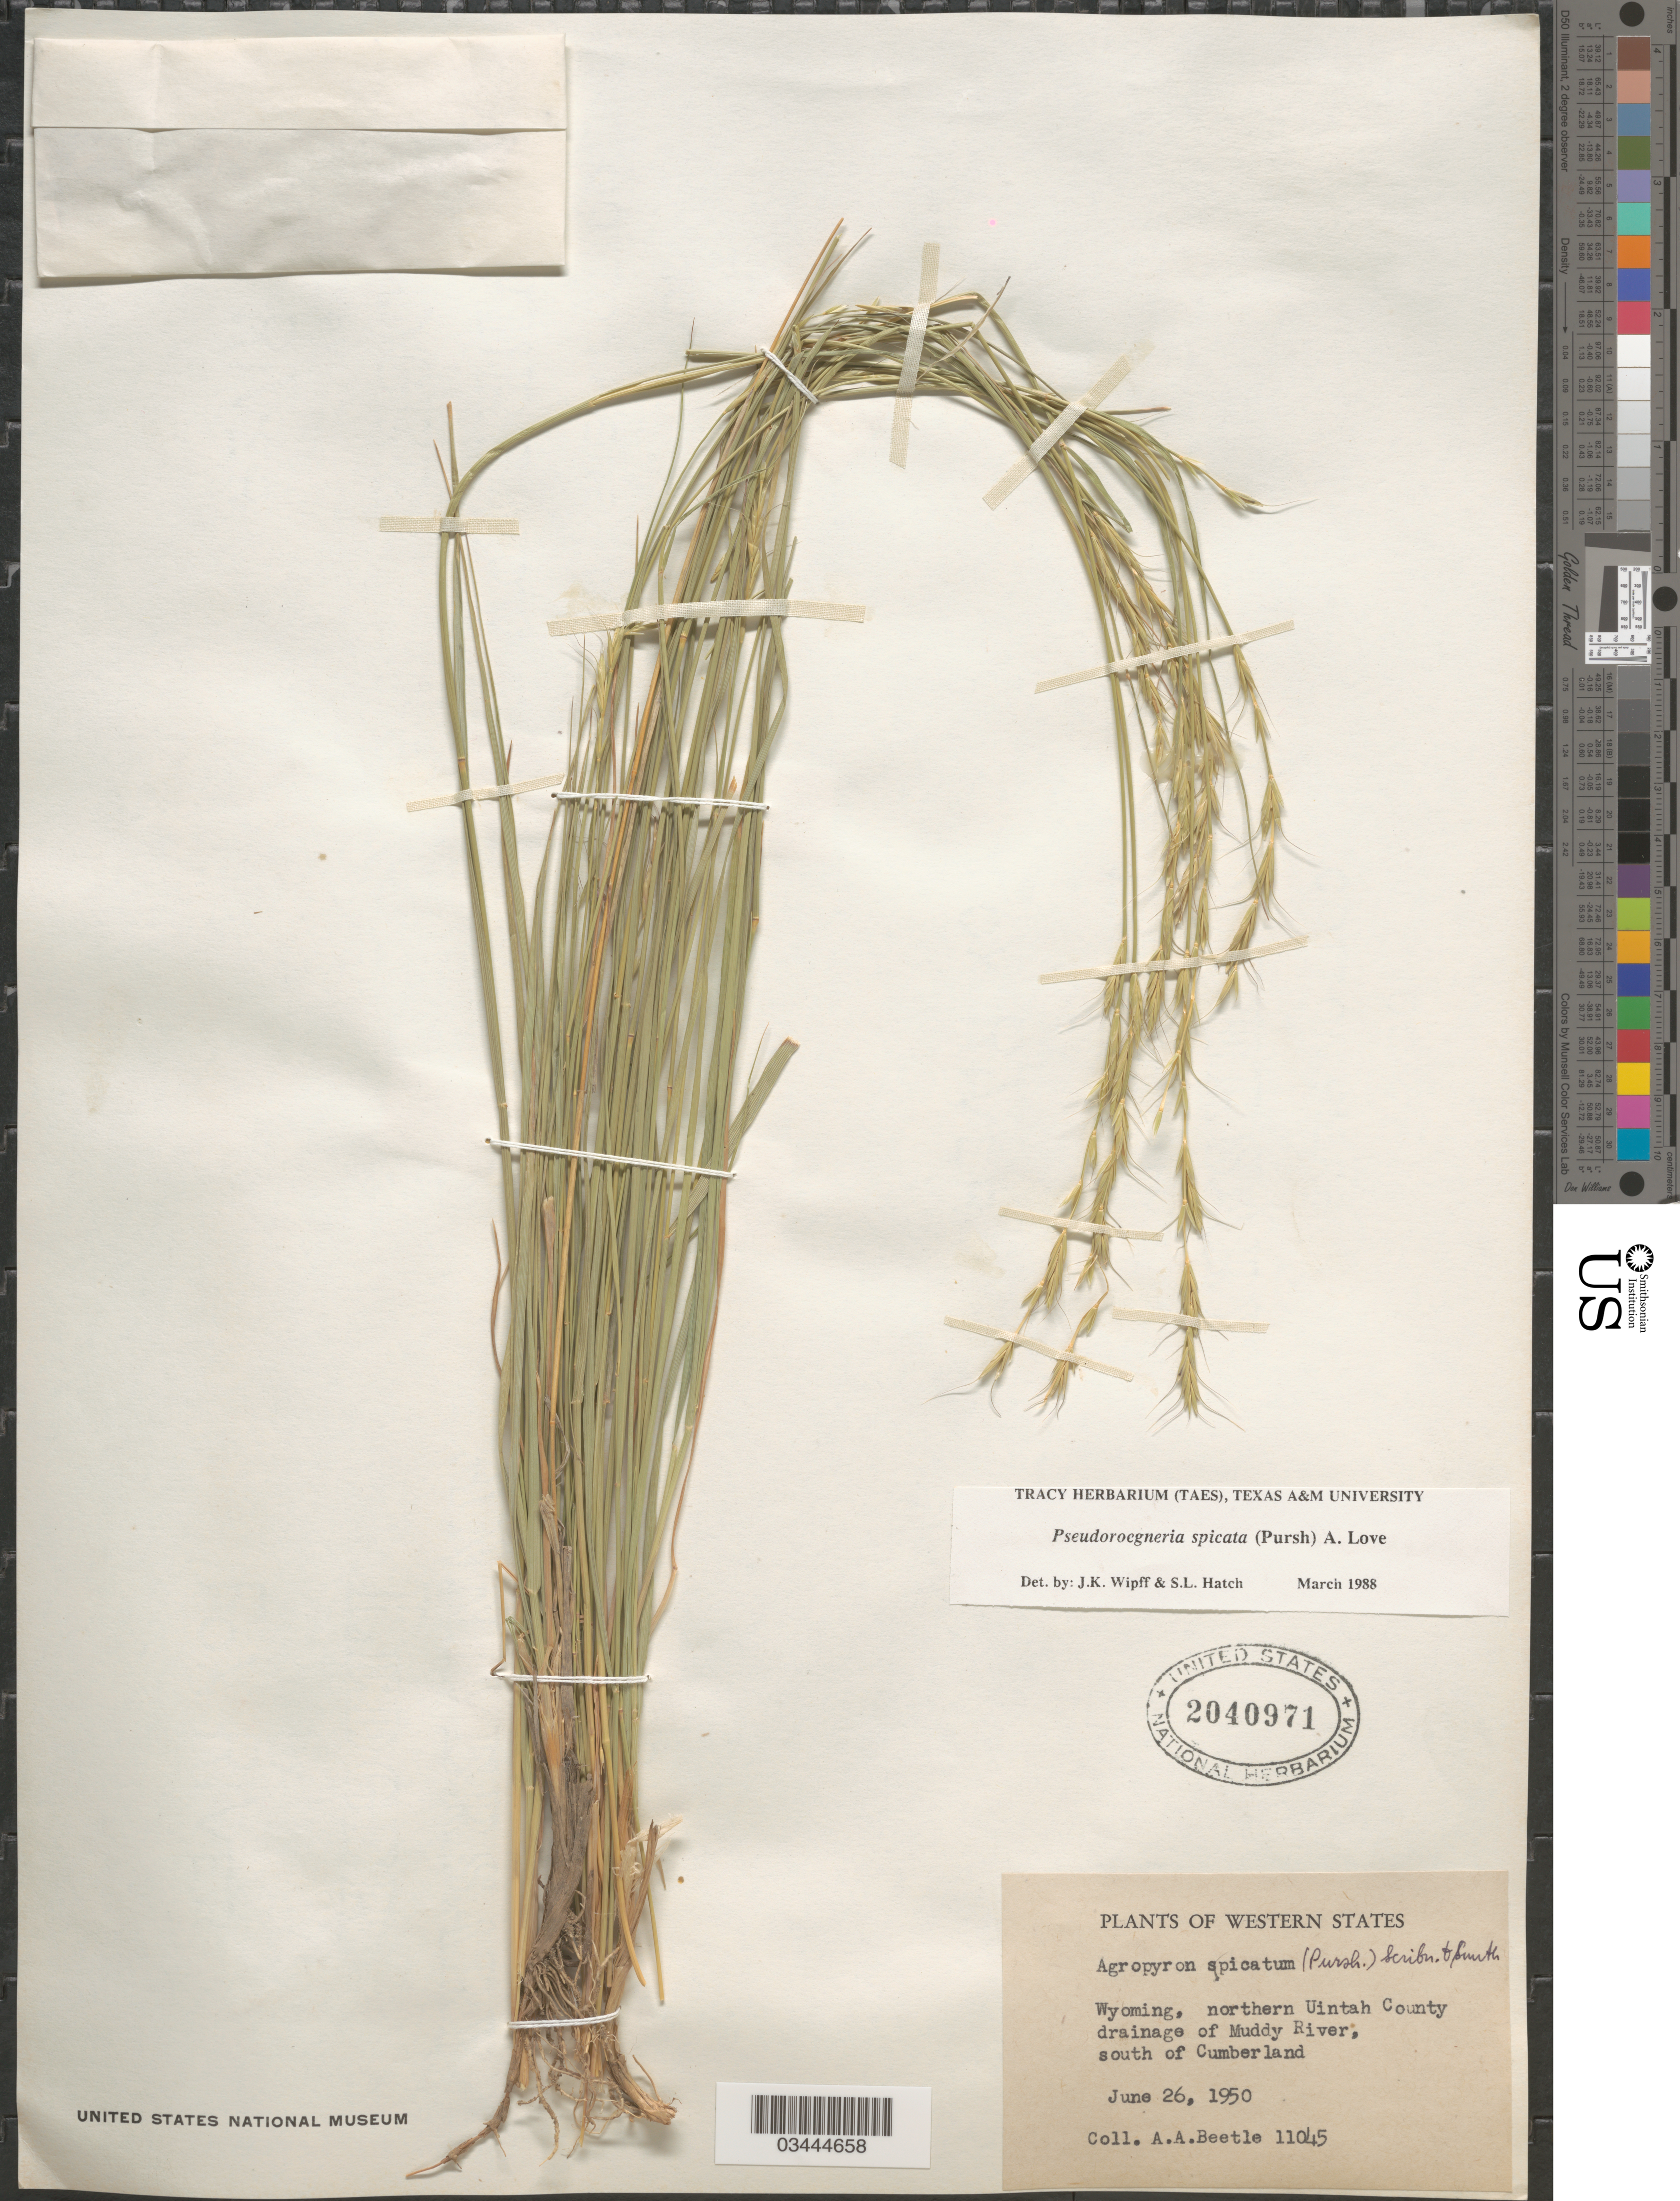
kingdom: Plantae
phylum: Tracheophyta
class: Liliopsida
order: Poales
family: Poaceae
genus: Pseudoroegneria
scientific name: Pseudoroegneria spicata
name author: (Pursh) Á. Löve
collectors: A. A. Beetle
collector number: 11045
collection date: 1950-06-26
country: United States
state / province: Wyoming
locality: Western States. Northern Uintah County drainage of Muddy River, south of Cumberland.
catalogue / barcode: US 2040971